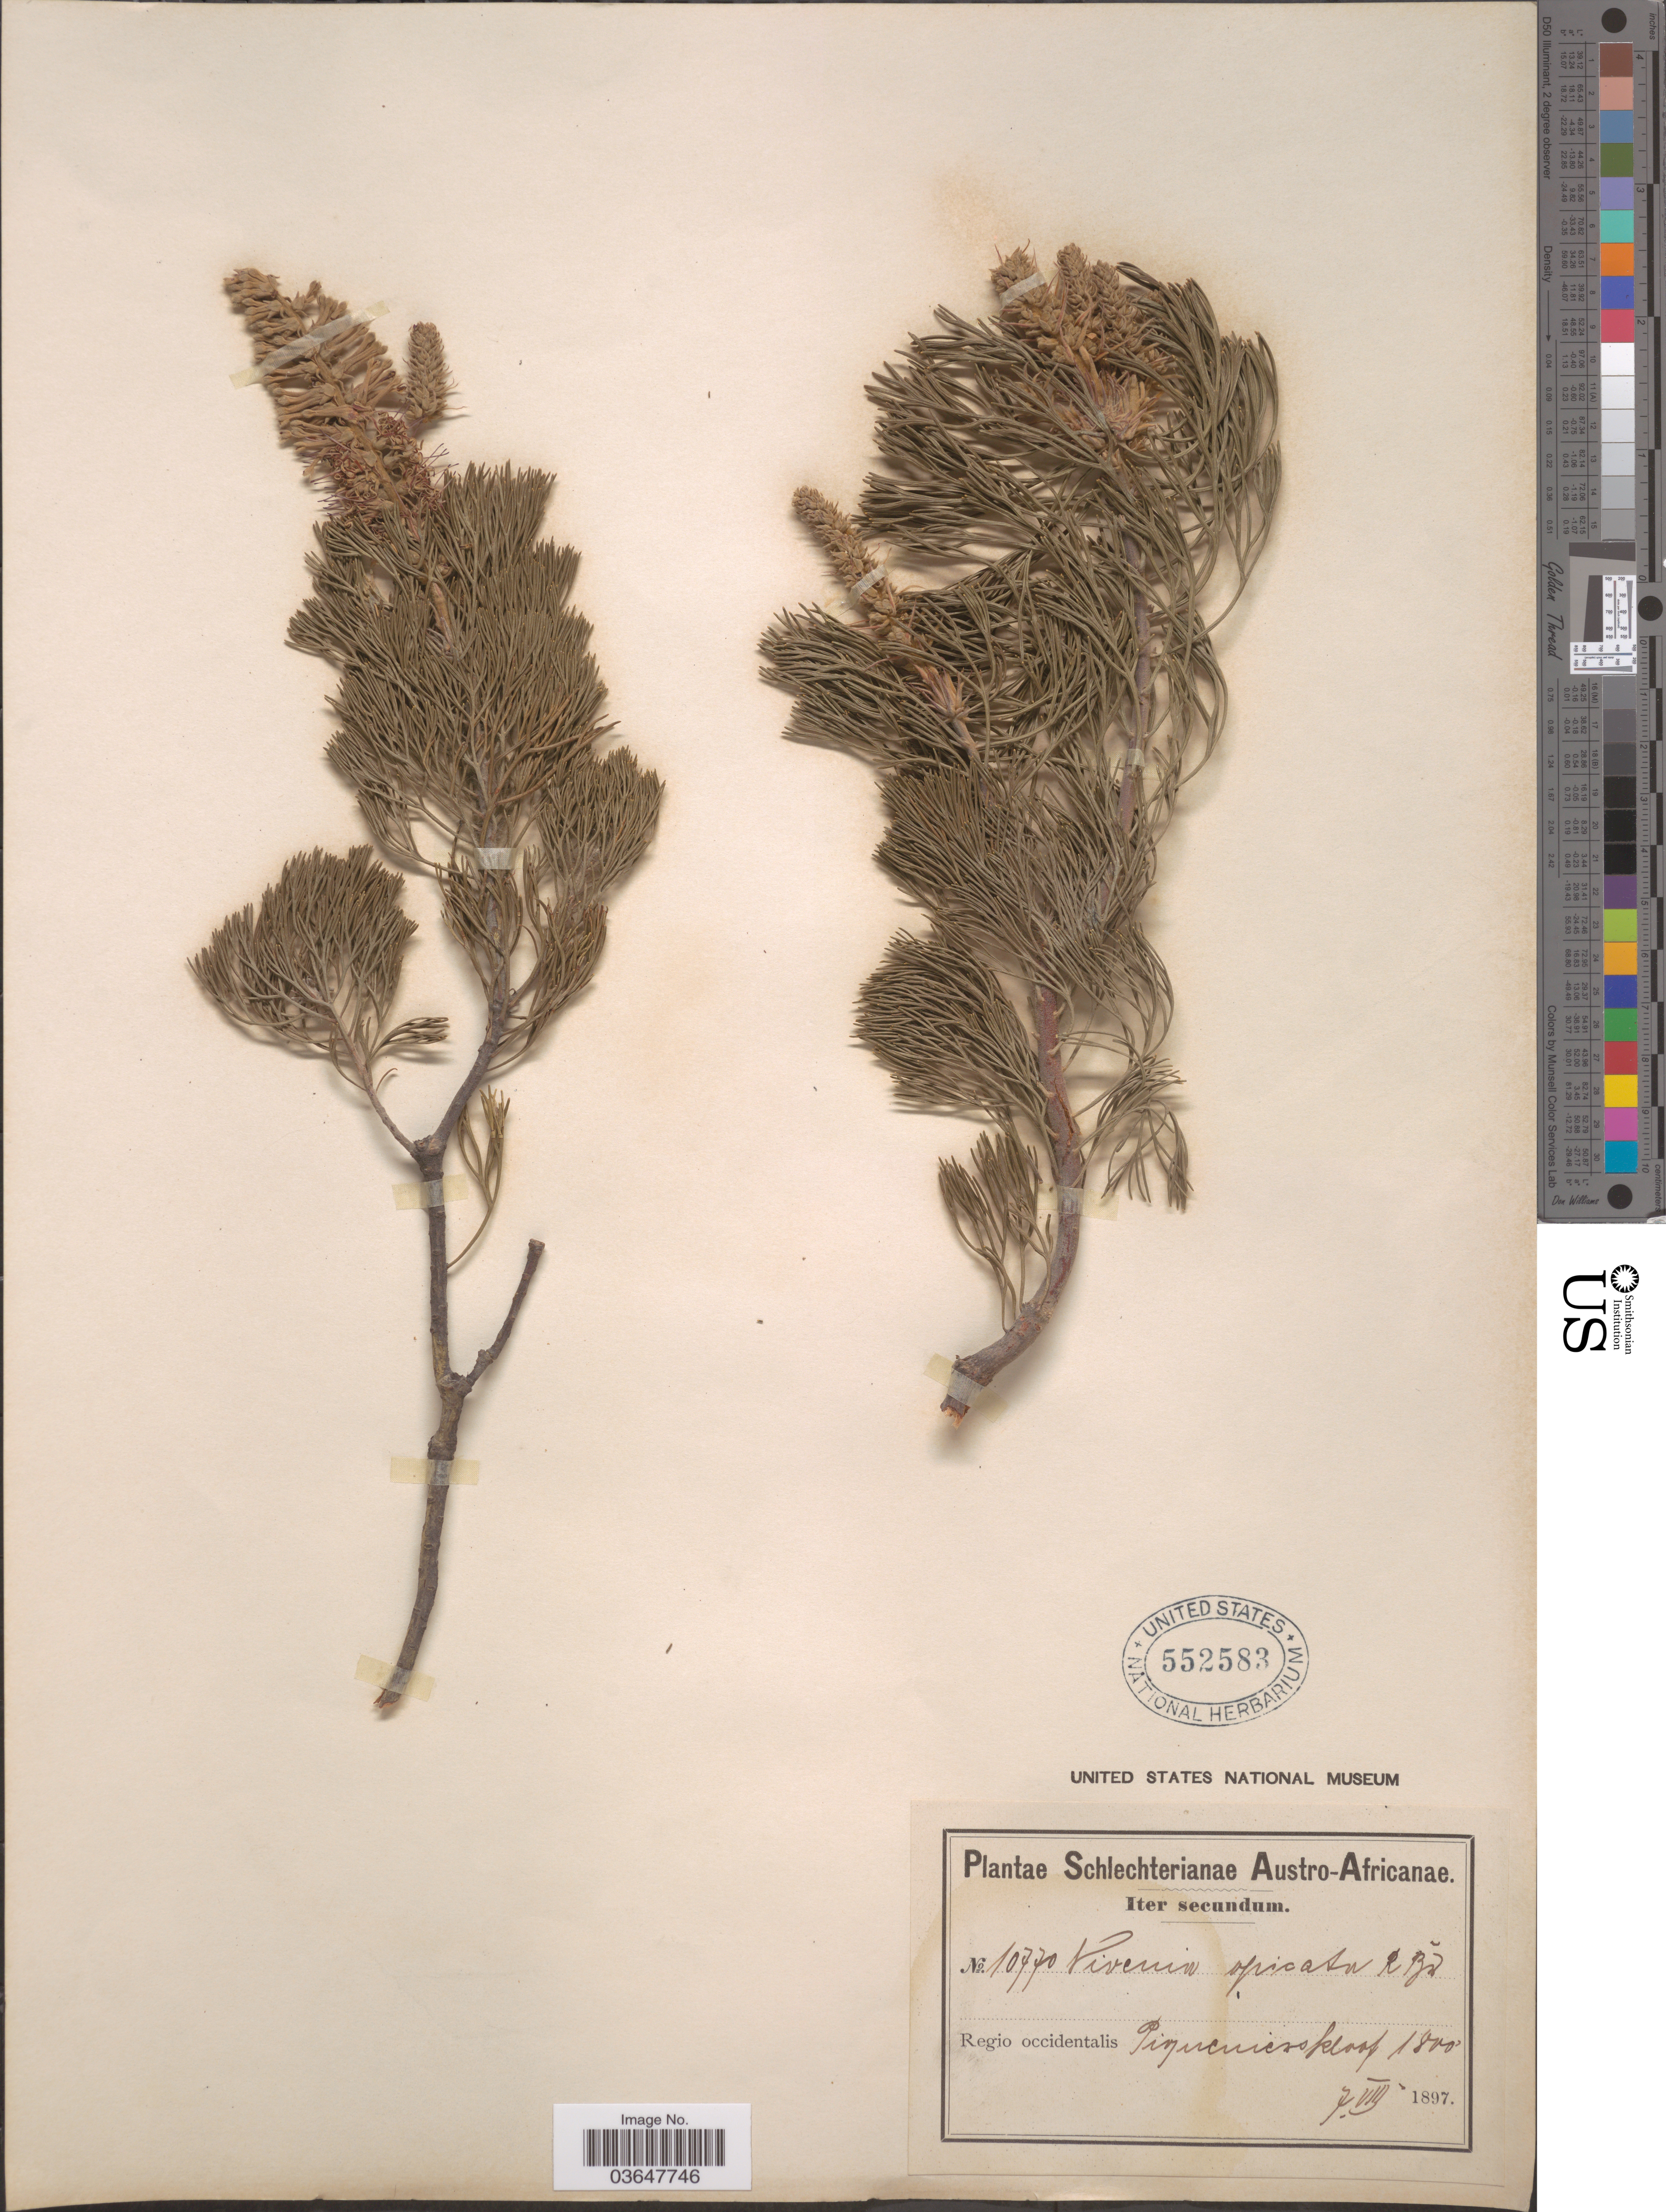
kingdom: Plantae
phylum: Tracheophyta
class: Magnoliopsida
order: Proteales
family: Proteaceae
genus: Paranomus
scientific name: Paranomus spicatus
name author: (Thunb.) Kuntze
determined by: Strong, Mark T., (BOT), Smithsonian Institution - National Museum of Natural History (UNITED STATES)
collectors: Schlechter, --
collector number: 10770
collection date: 1897-08-07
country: South Africa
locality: Austro- Africanae. Regio occidentalis Piquenierskloof.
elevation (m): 549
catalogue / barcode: US 552583